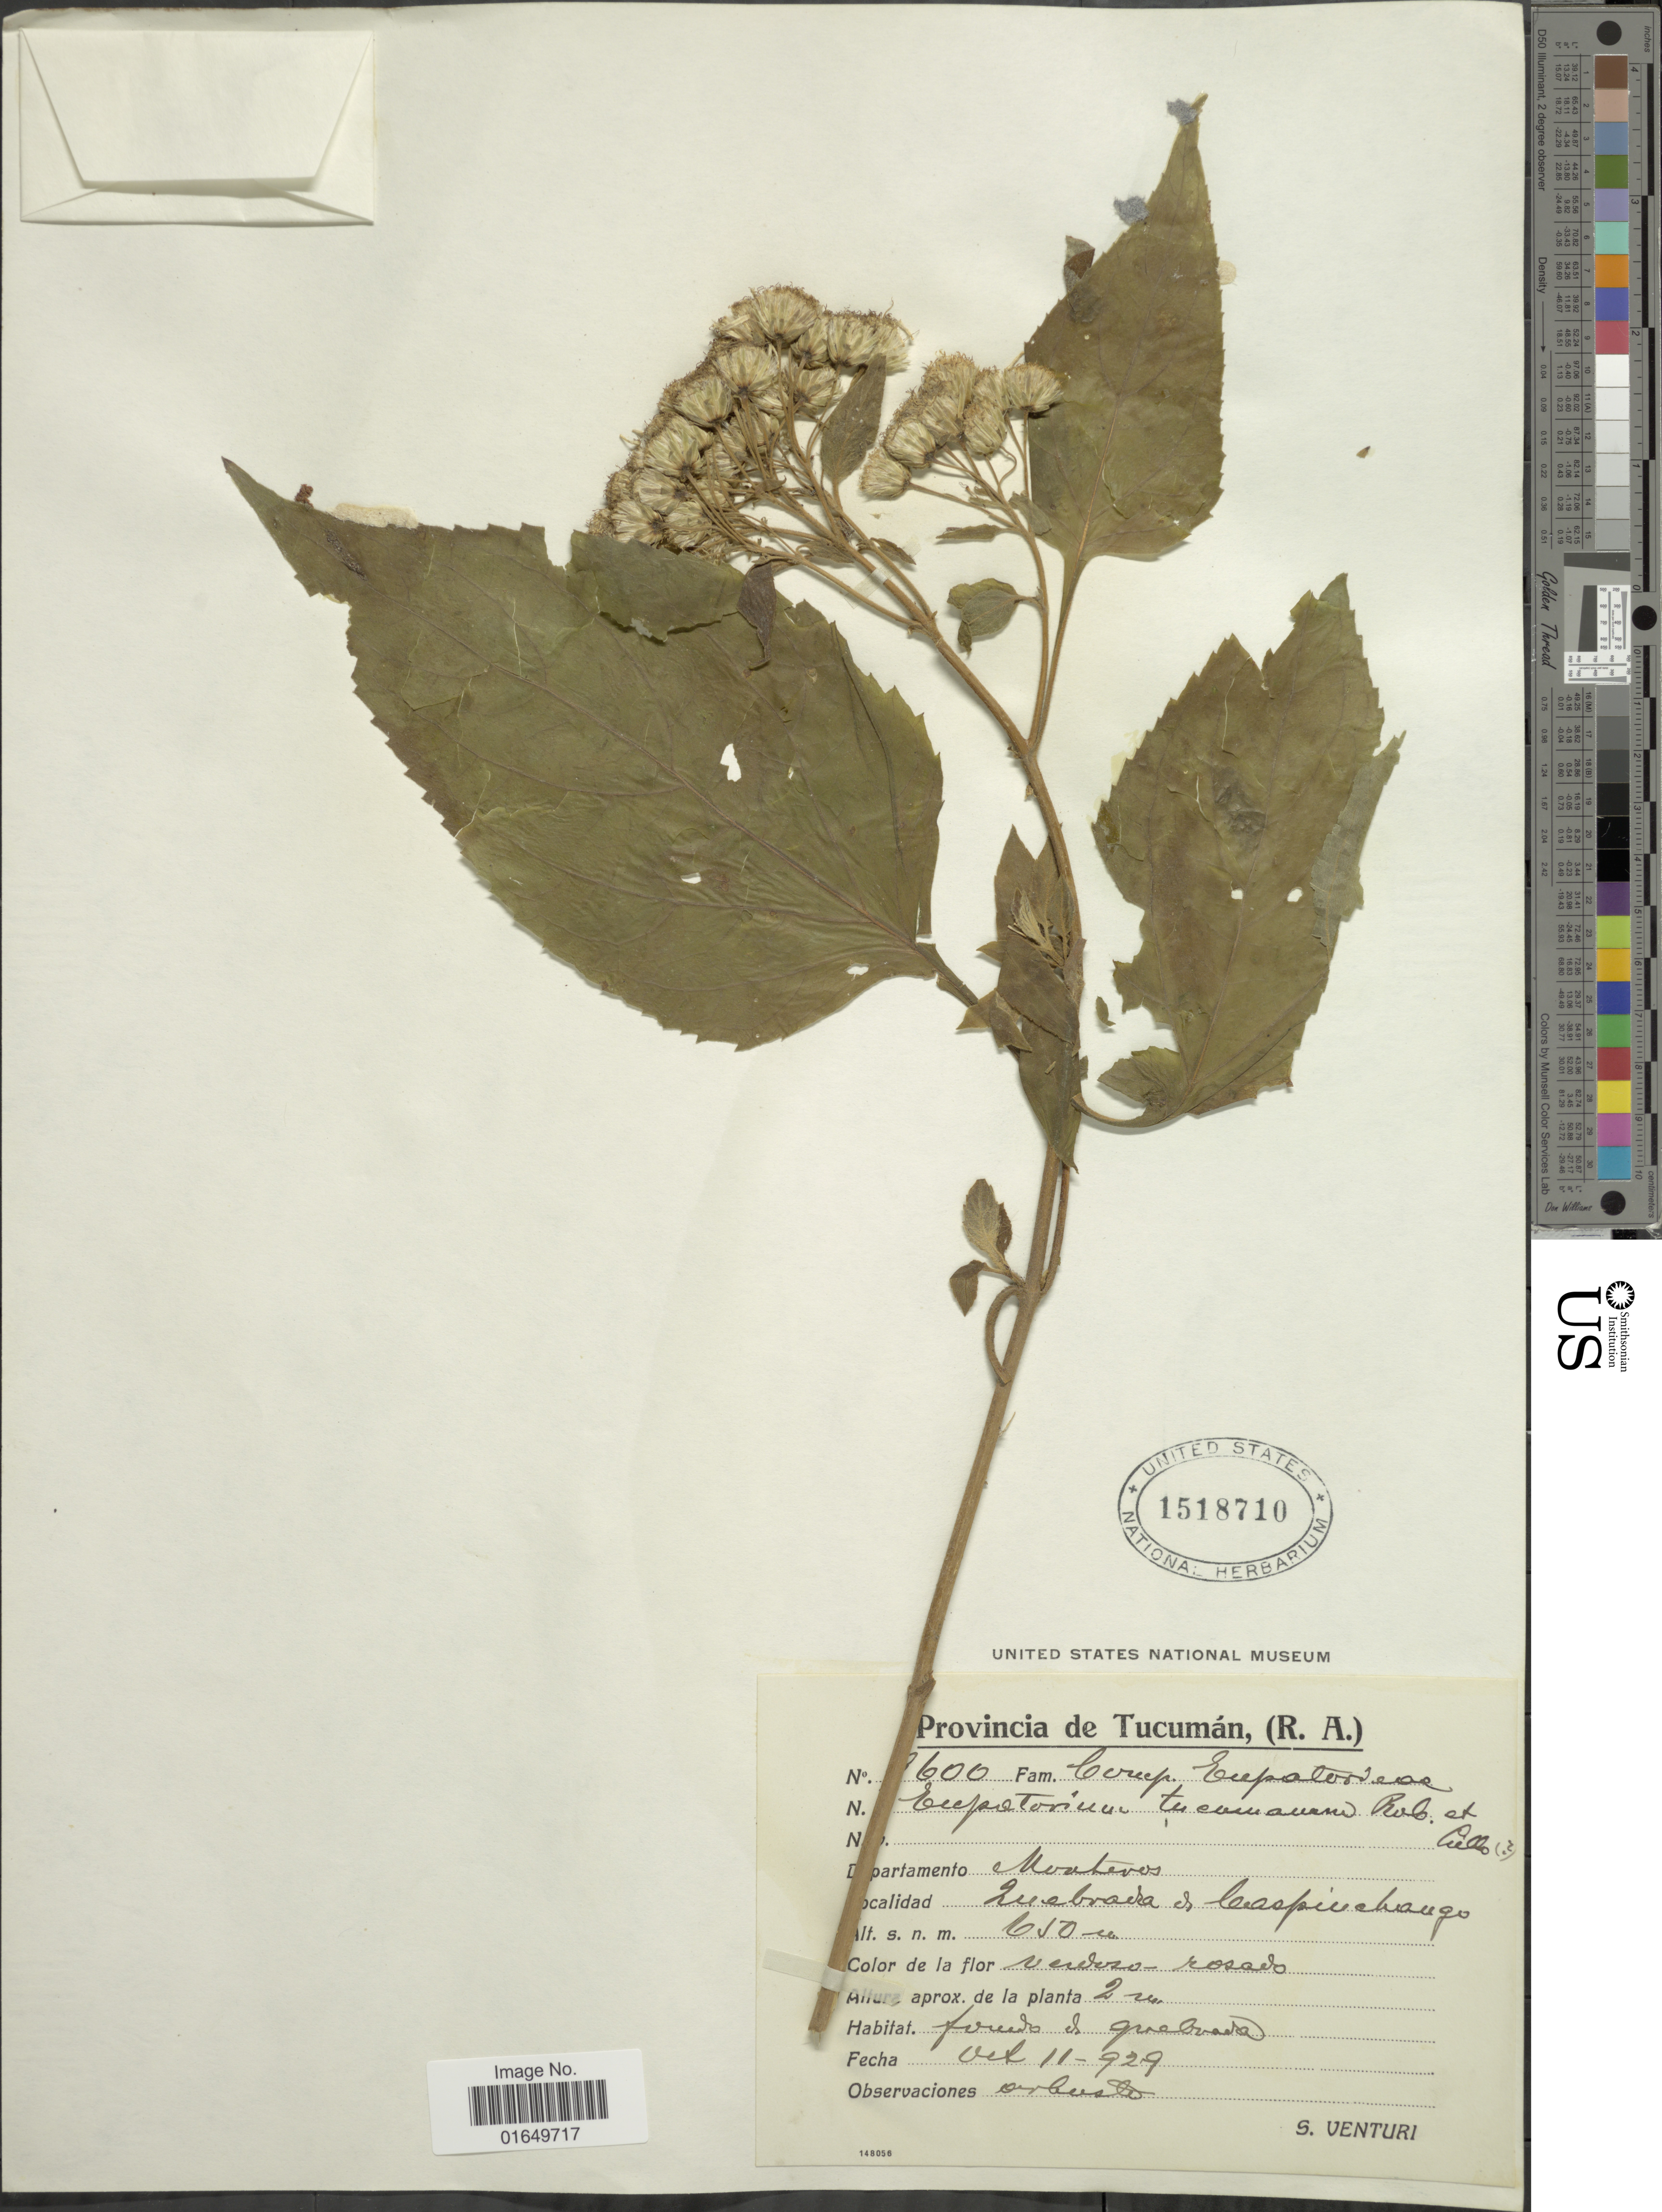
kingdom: Plantae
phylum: Tracheophyta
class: Magnoliopsida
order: Asterales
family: Asteraceae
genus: Ayapanopsis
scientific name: Ayapanopsis tucumanensis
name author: (Lillo & B.L. Rob.) R.M. King & H. Rob.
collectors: S. Venturi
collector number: !600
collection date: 1929-10-11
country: Argentina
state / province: Tucuman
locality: Departamento Monteros. Quebrada de Caspinchango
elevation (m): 650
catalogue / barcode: US 1518710